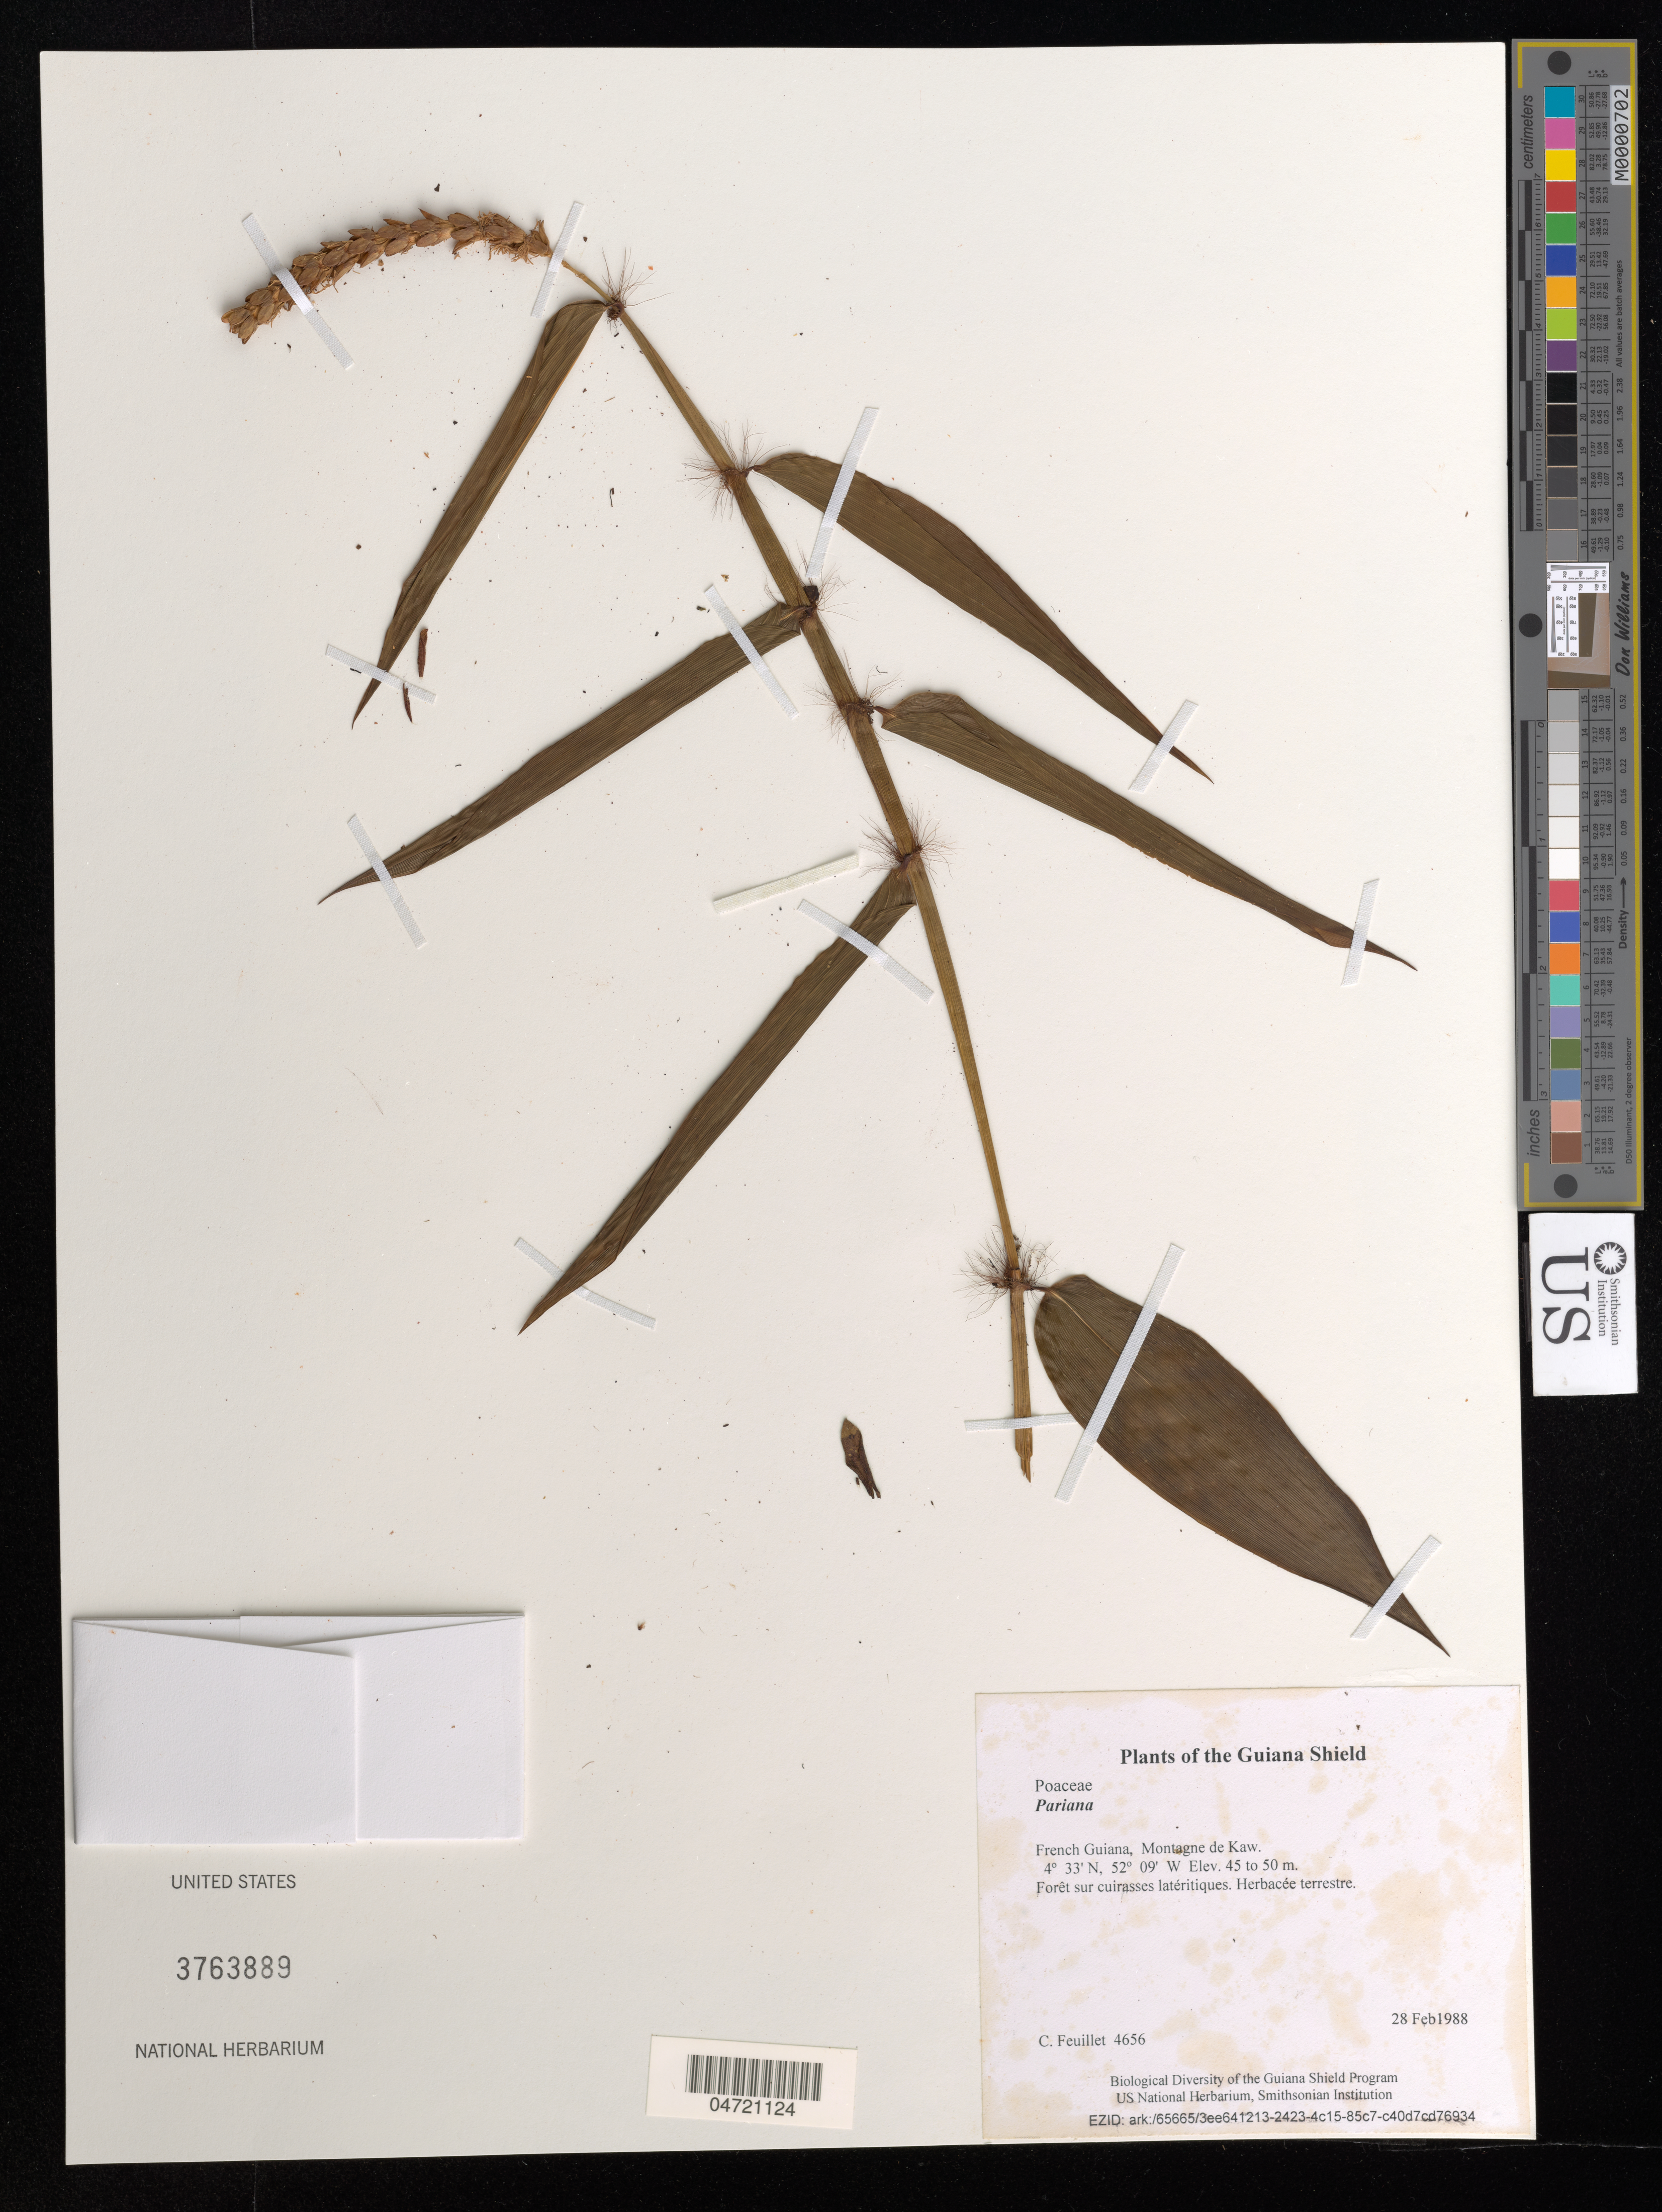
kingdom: Plantae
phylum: Tracheophyta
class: Liliopsida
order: Poales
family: Poaceae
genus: Pariana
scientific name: Pariana sp.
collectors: C. Feuillet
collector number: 4656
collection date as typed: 28 Feb1988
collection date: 1988-02-28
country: French Guiana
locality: Montagne de Kaw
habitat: Forêt sur cuirasses latéritiques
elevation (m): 45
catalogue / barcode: US 3763889